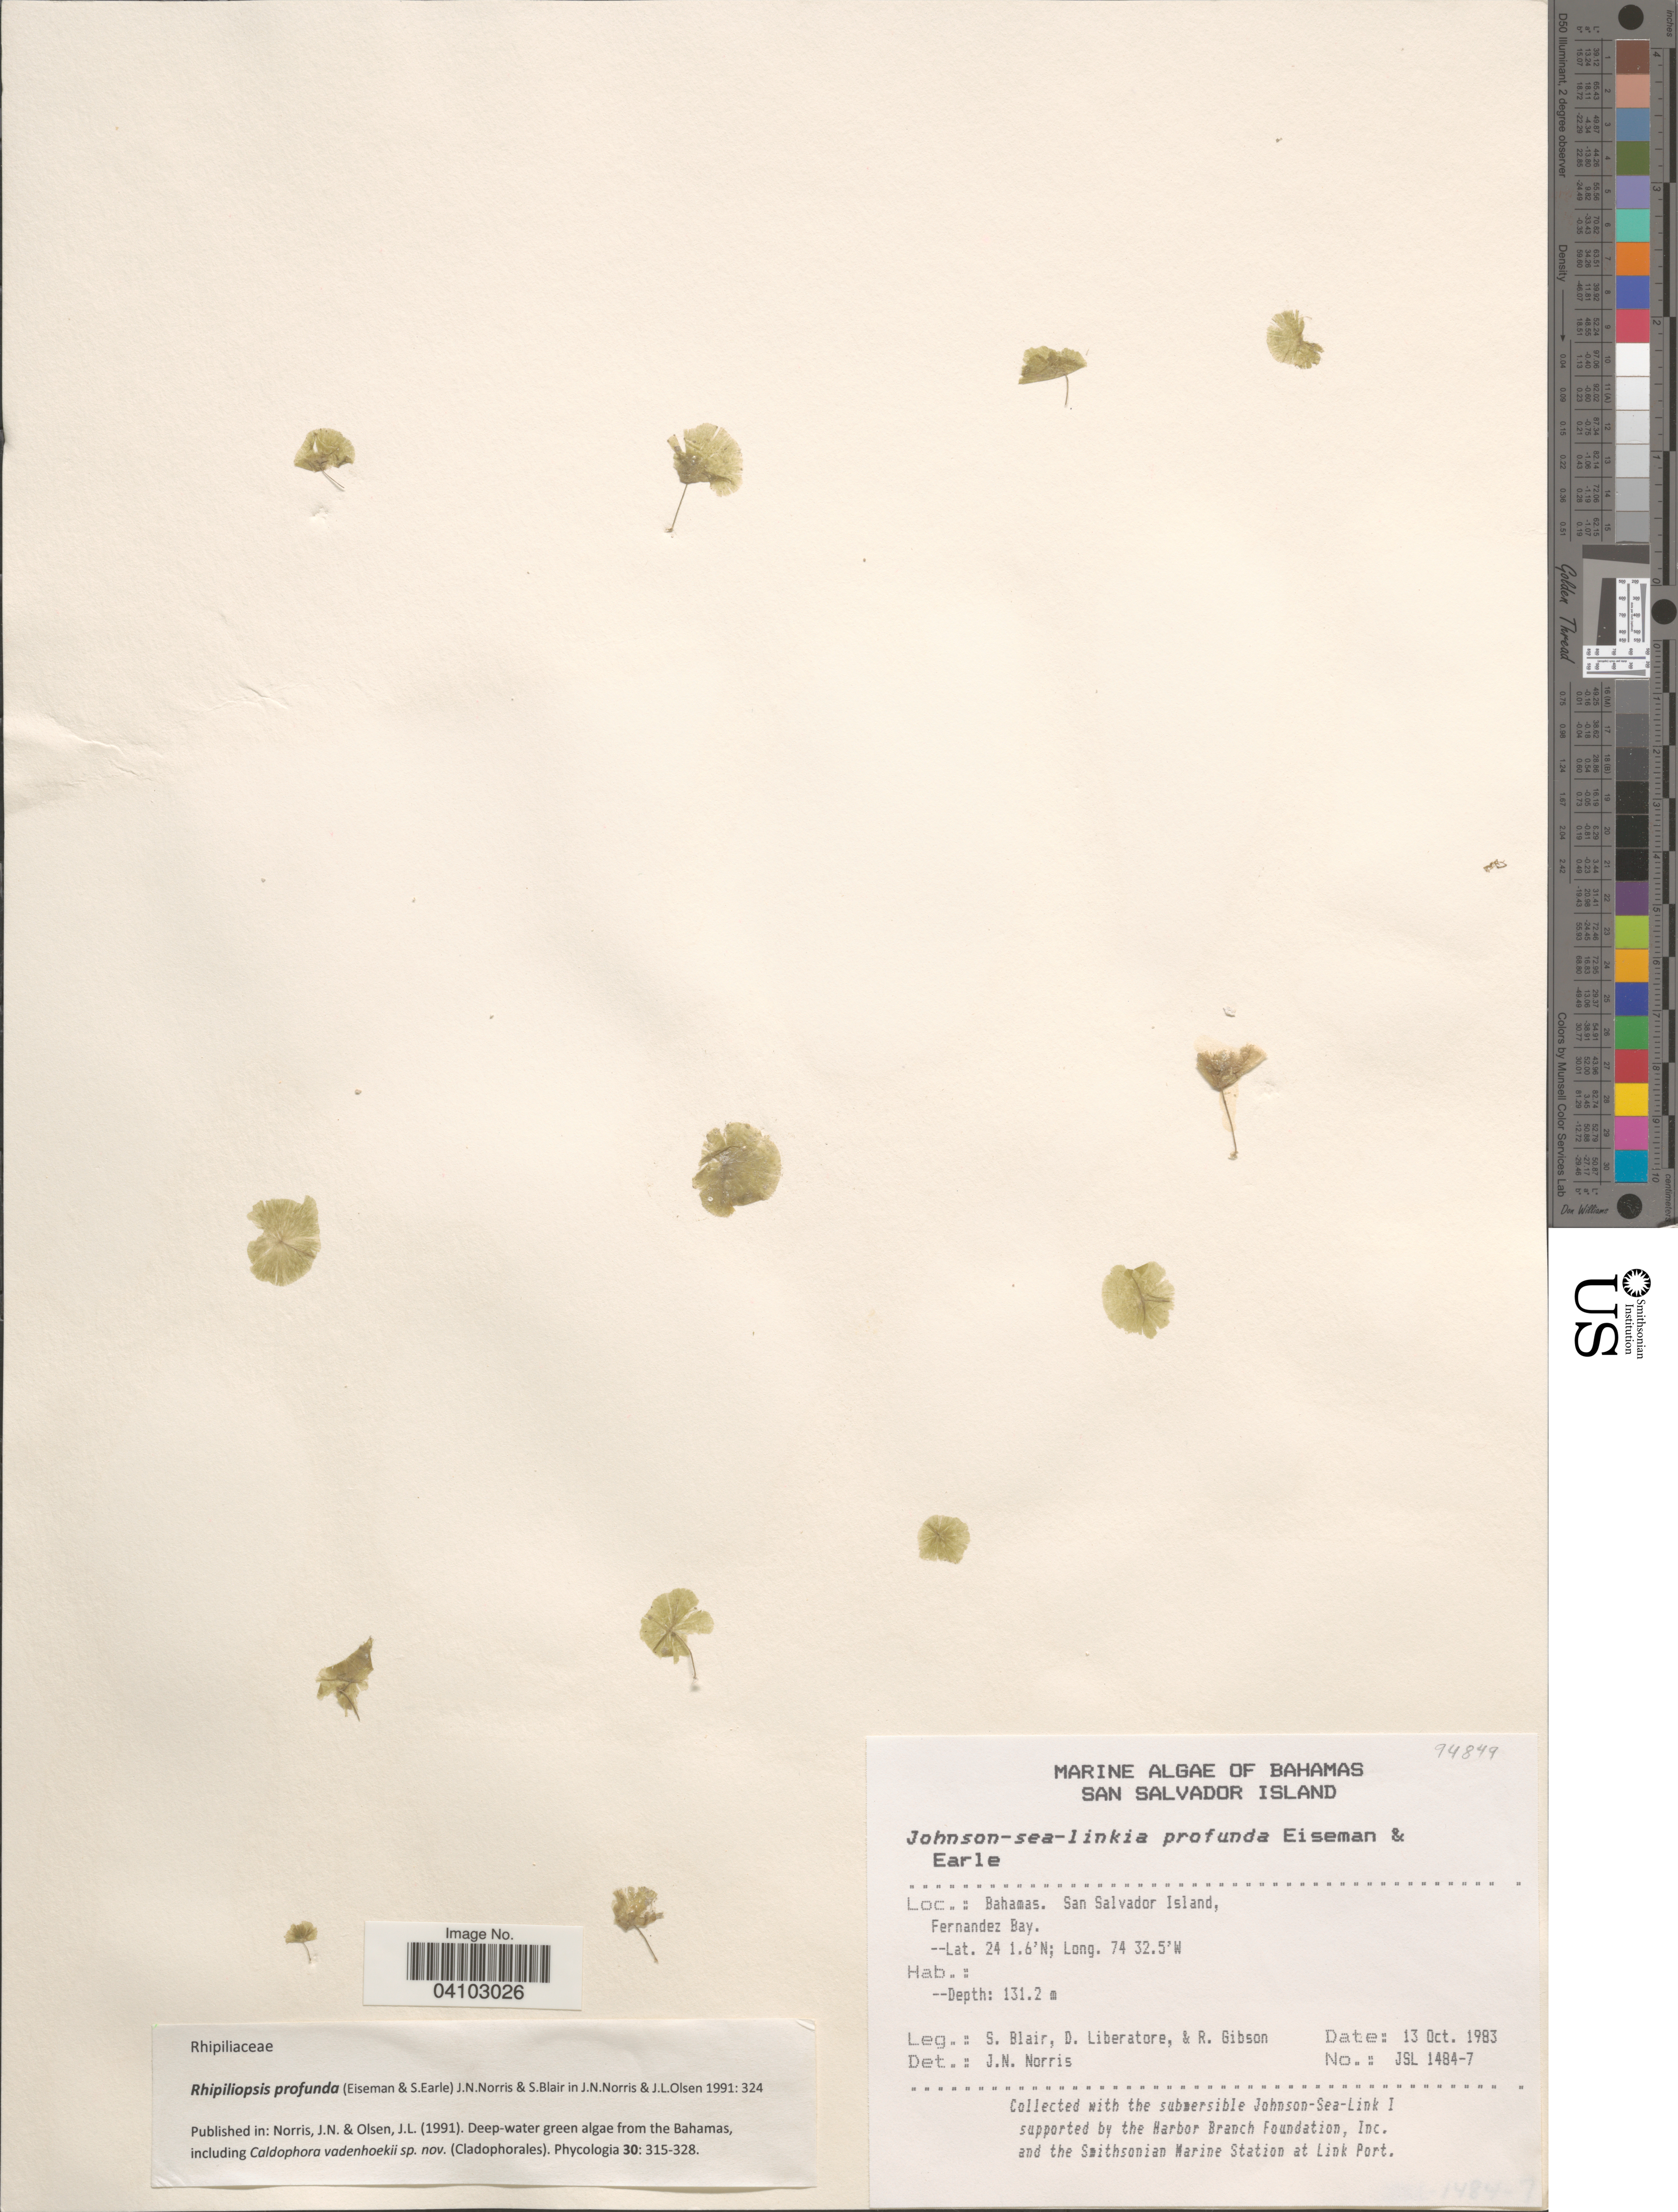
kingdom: Plantae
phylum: Chlorophyta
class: Ulvophyceae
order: Bryopsidales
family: Codiaceae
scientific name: Johnson-sea-linkia profunda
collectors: S. M. Blair, D. Liberatore & R. Gibson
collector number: JSL 1484-7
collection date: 1983-10-13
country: Bahamas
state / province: San Salvador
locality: San Salvador Island, Fernandez Bay.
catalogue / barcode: US 328419